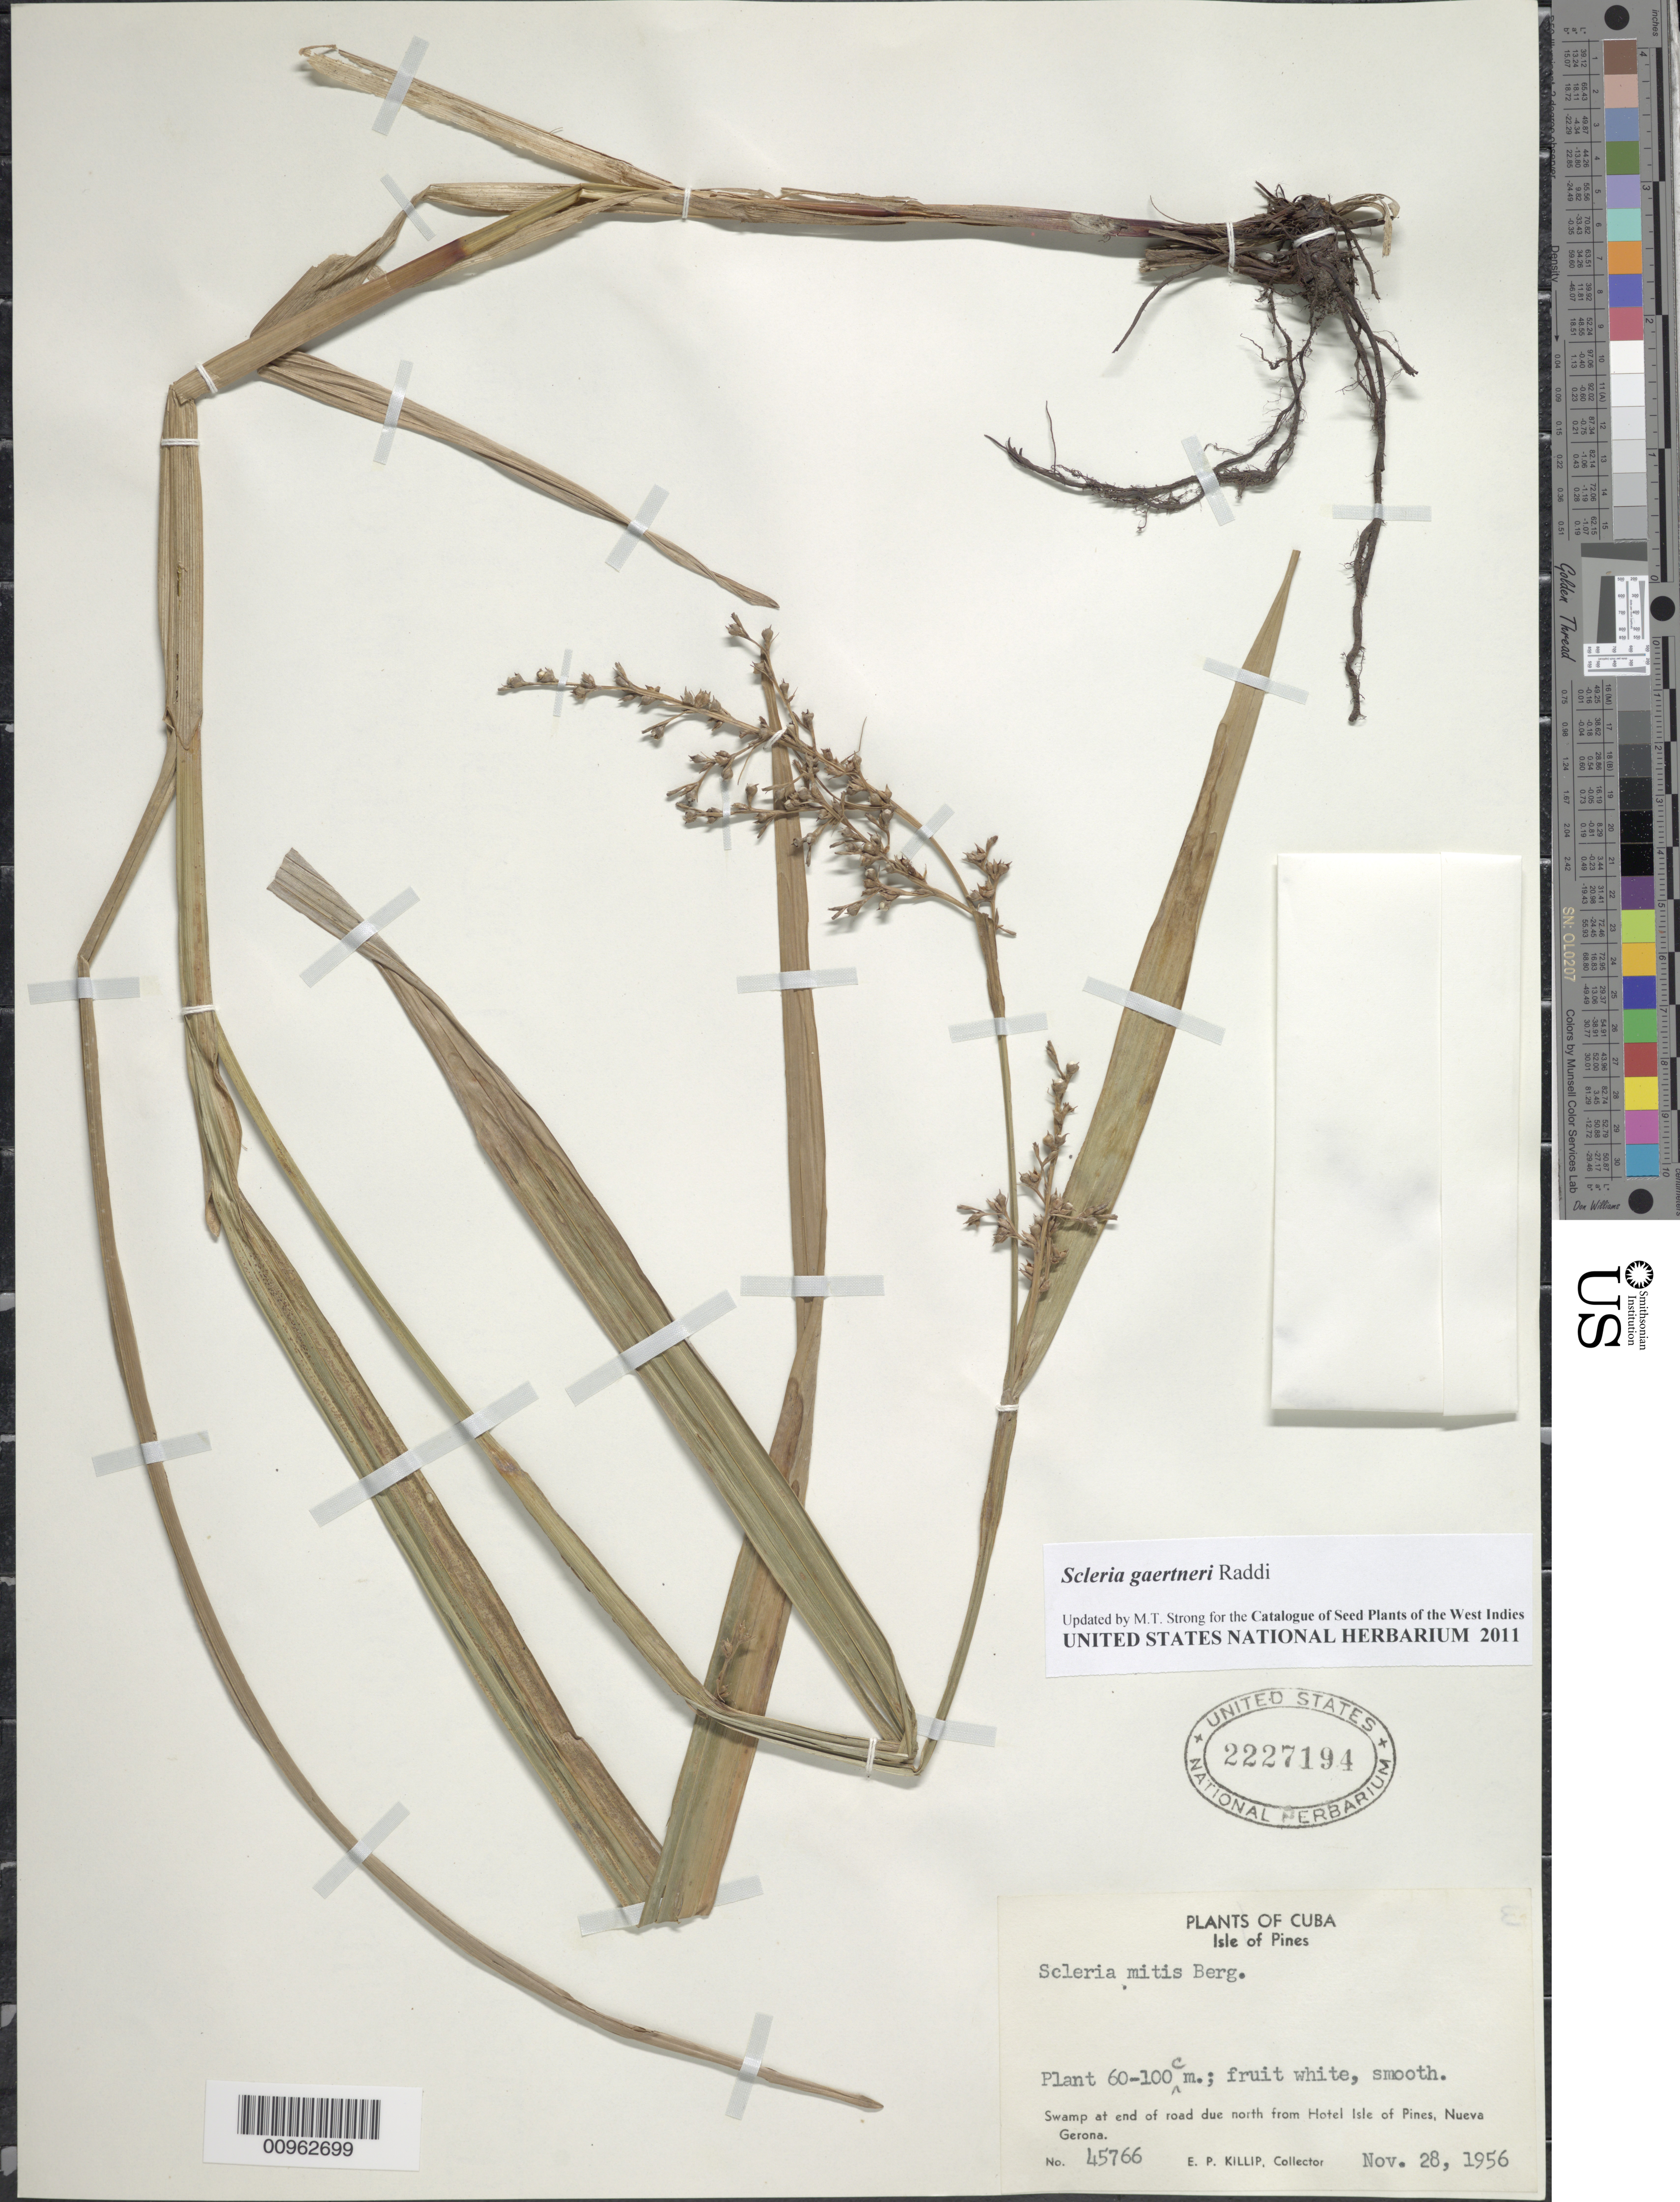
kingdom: Plantae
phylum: Tracheophyta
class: Liliopsida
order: Poales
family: Cyperaceae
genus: Scleria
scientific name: Scleria mitis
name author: P.J. Bergius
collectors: E. P. Killip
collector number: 45766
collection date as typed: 26 Nov 1956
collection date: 1956-11-26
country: Cuba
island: Isla de la Juventud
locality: At end of road due north from Hotel Isle of Pines, Nueva Gerona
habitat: Swamp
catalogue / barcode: US 2227194